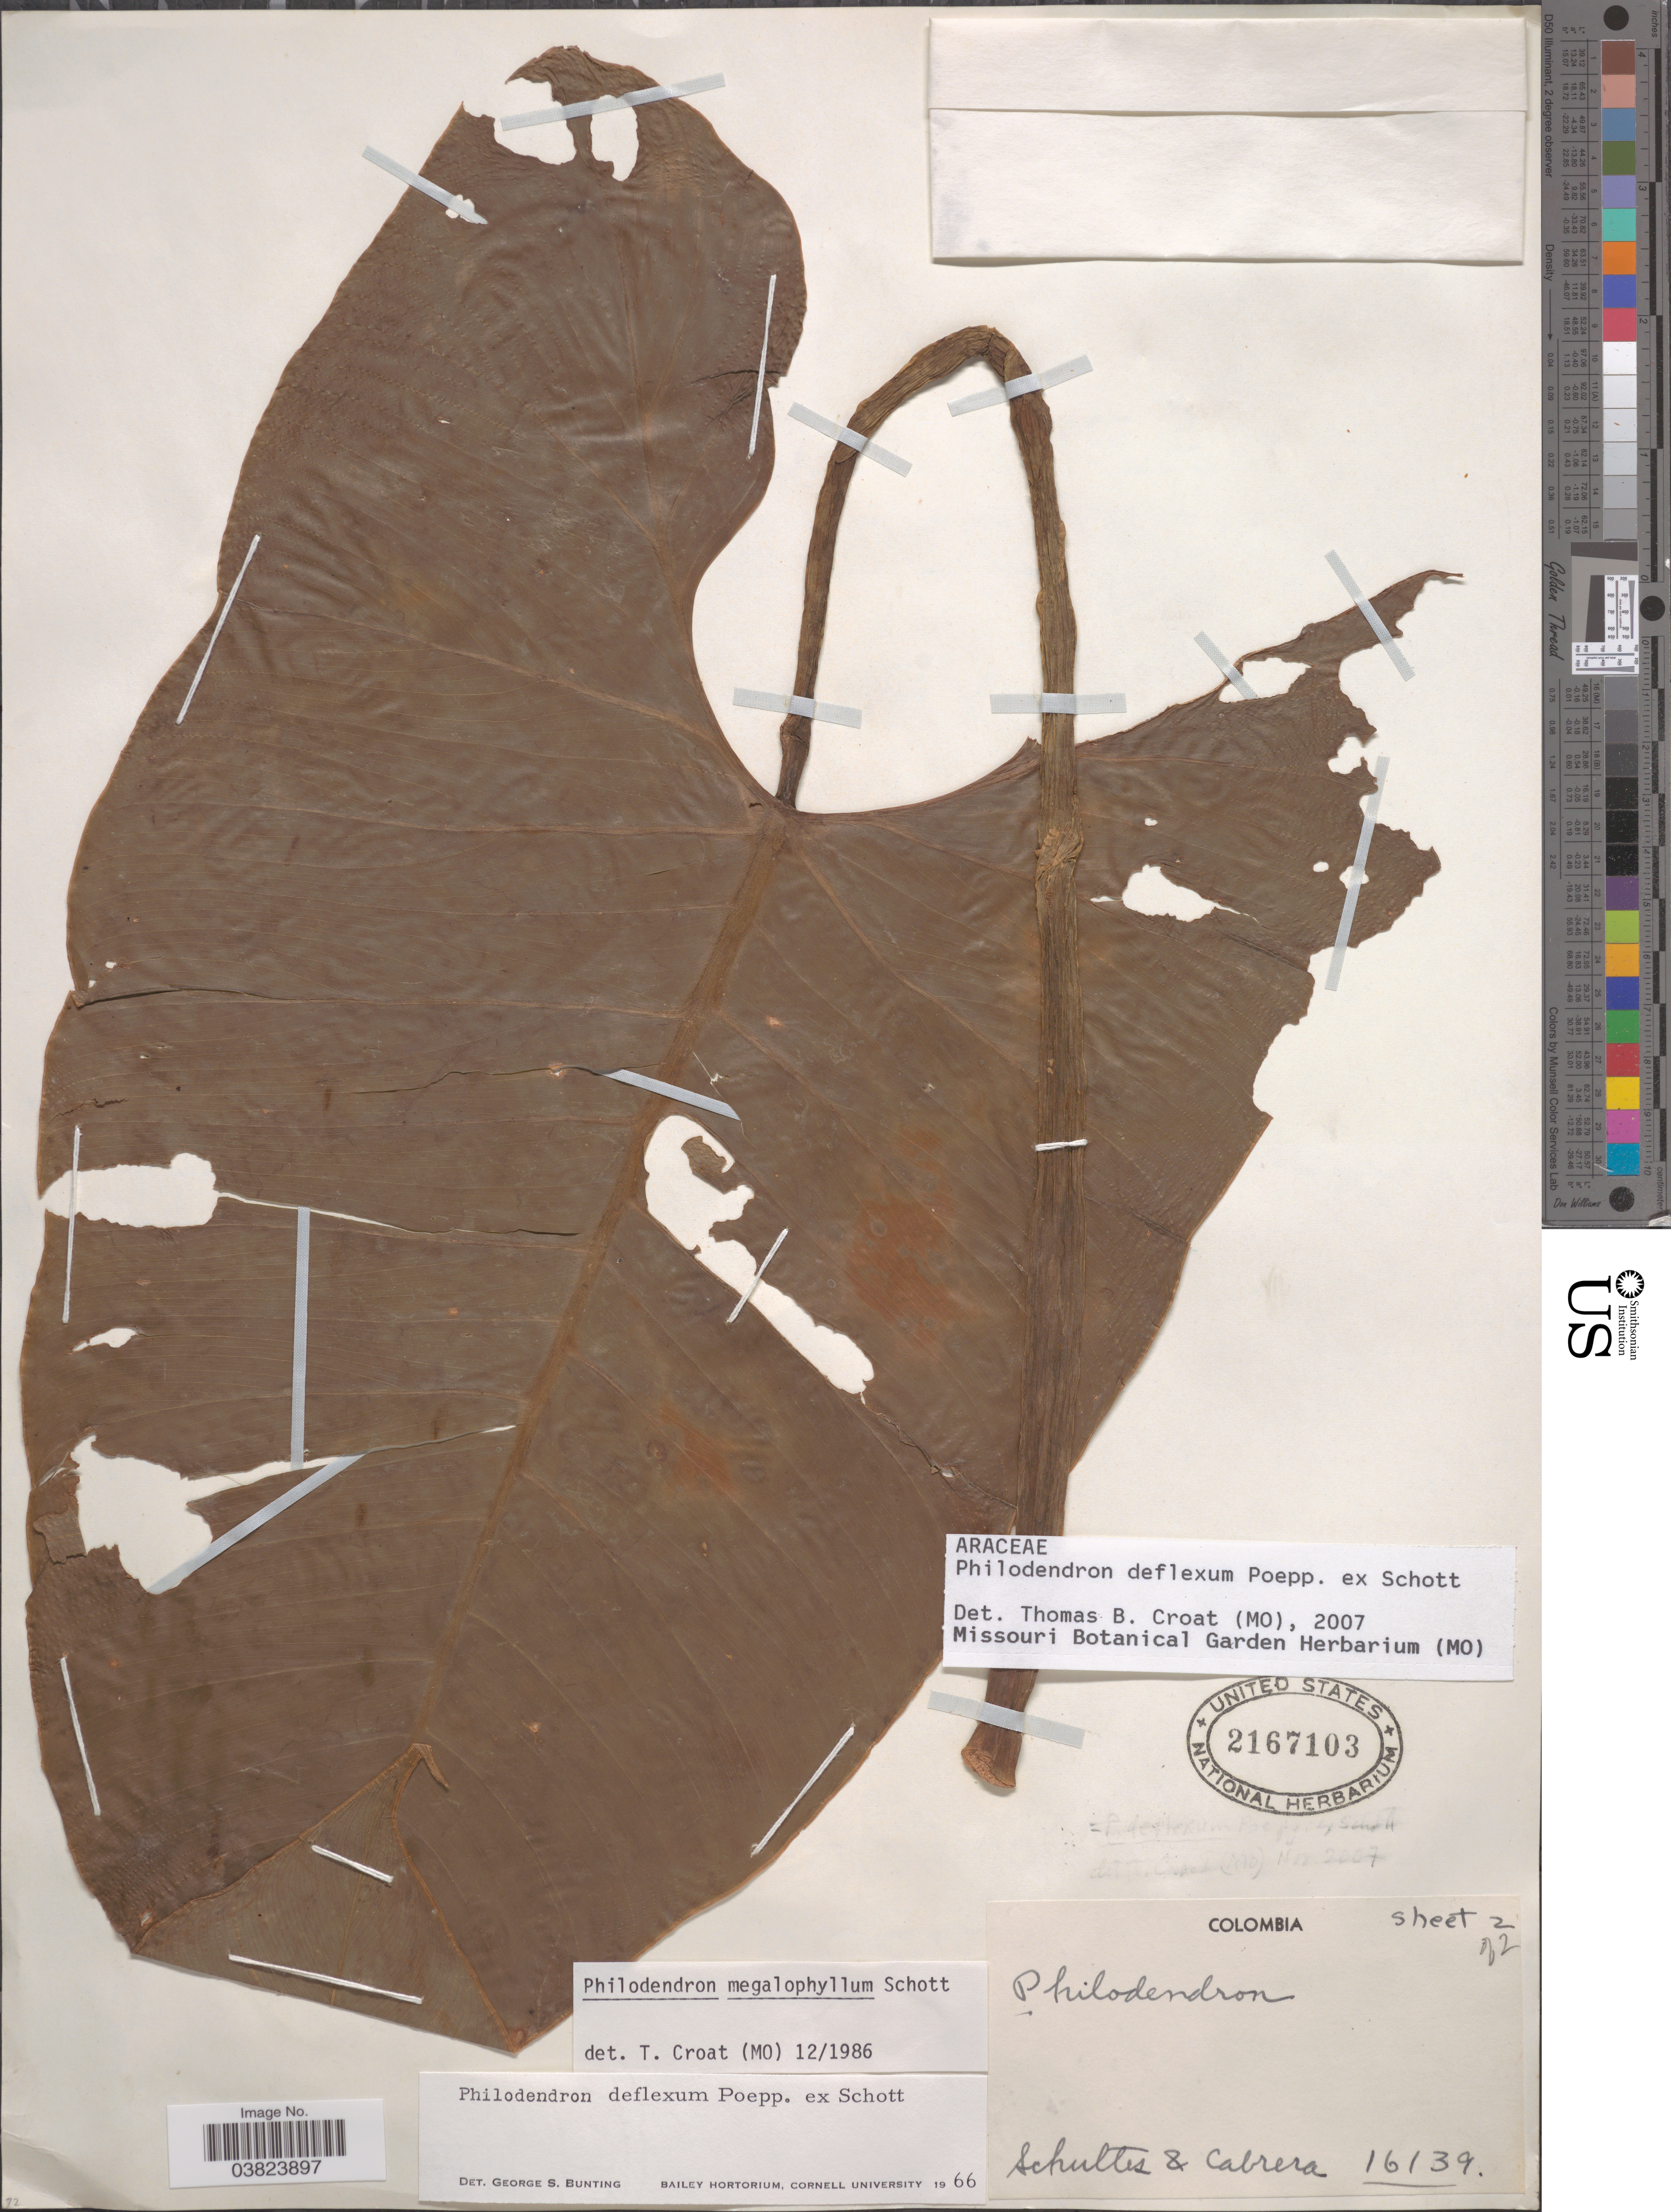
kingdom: Plantae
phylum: Tracheophyta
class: Liliopsida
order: Alismatales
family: Araceae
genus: Philodendron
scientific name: Philodendron deflexum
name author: Poepp. ex Schott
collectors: -- Schultes & Cabrera, --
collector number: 16139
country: Colombia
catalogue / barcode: US 2167103